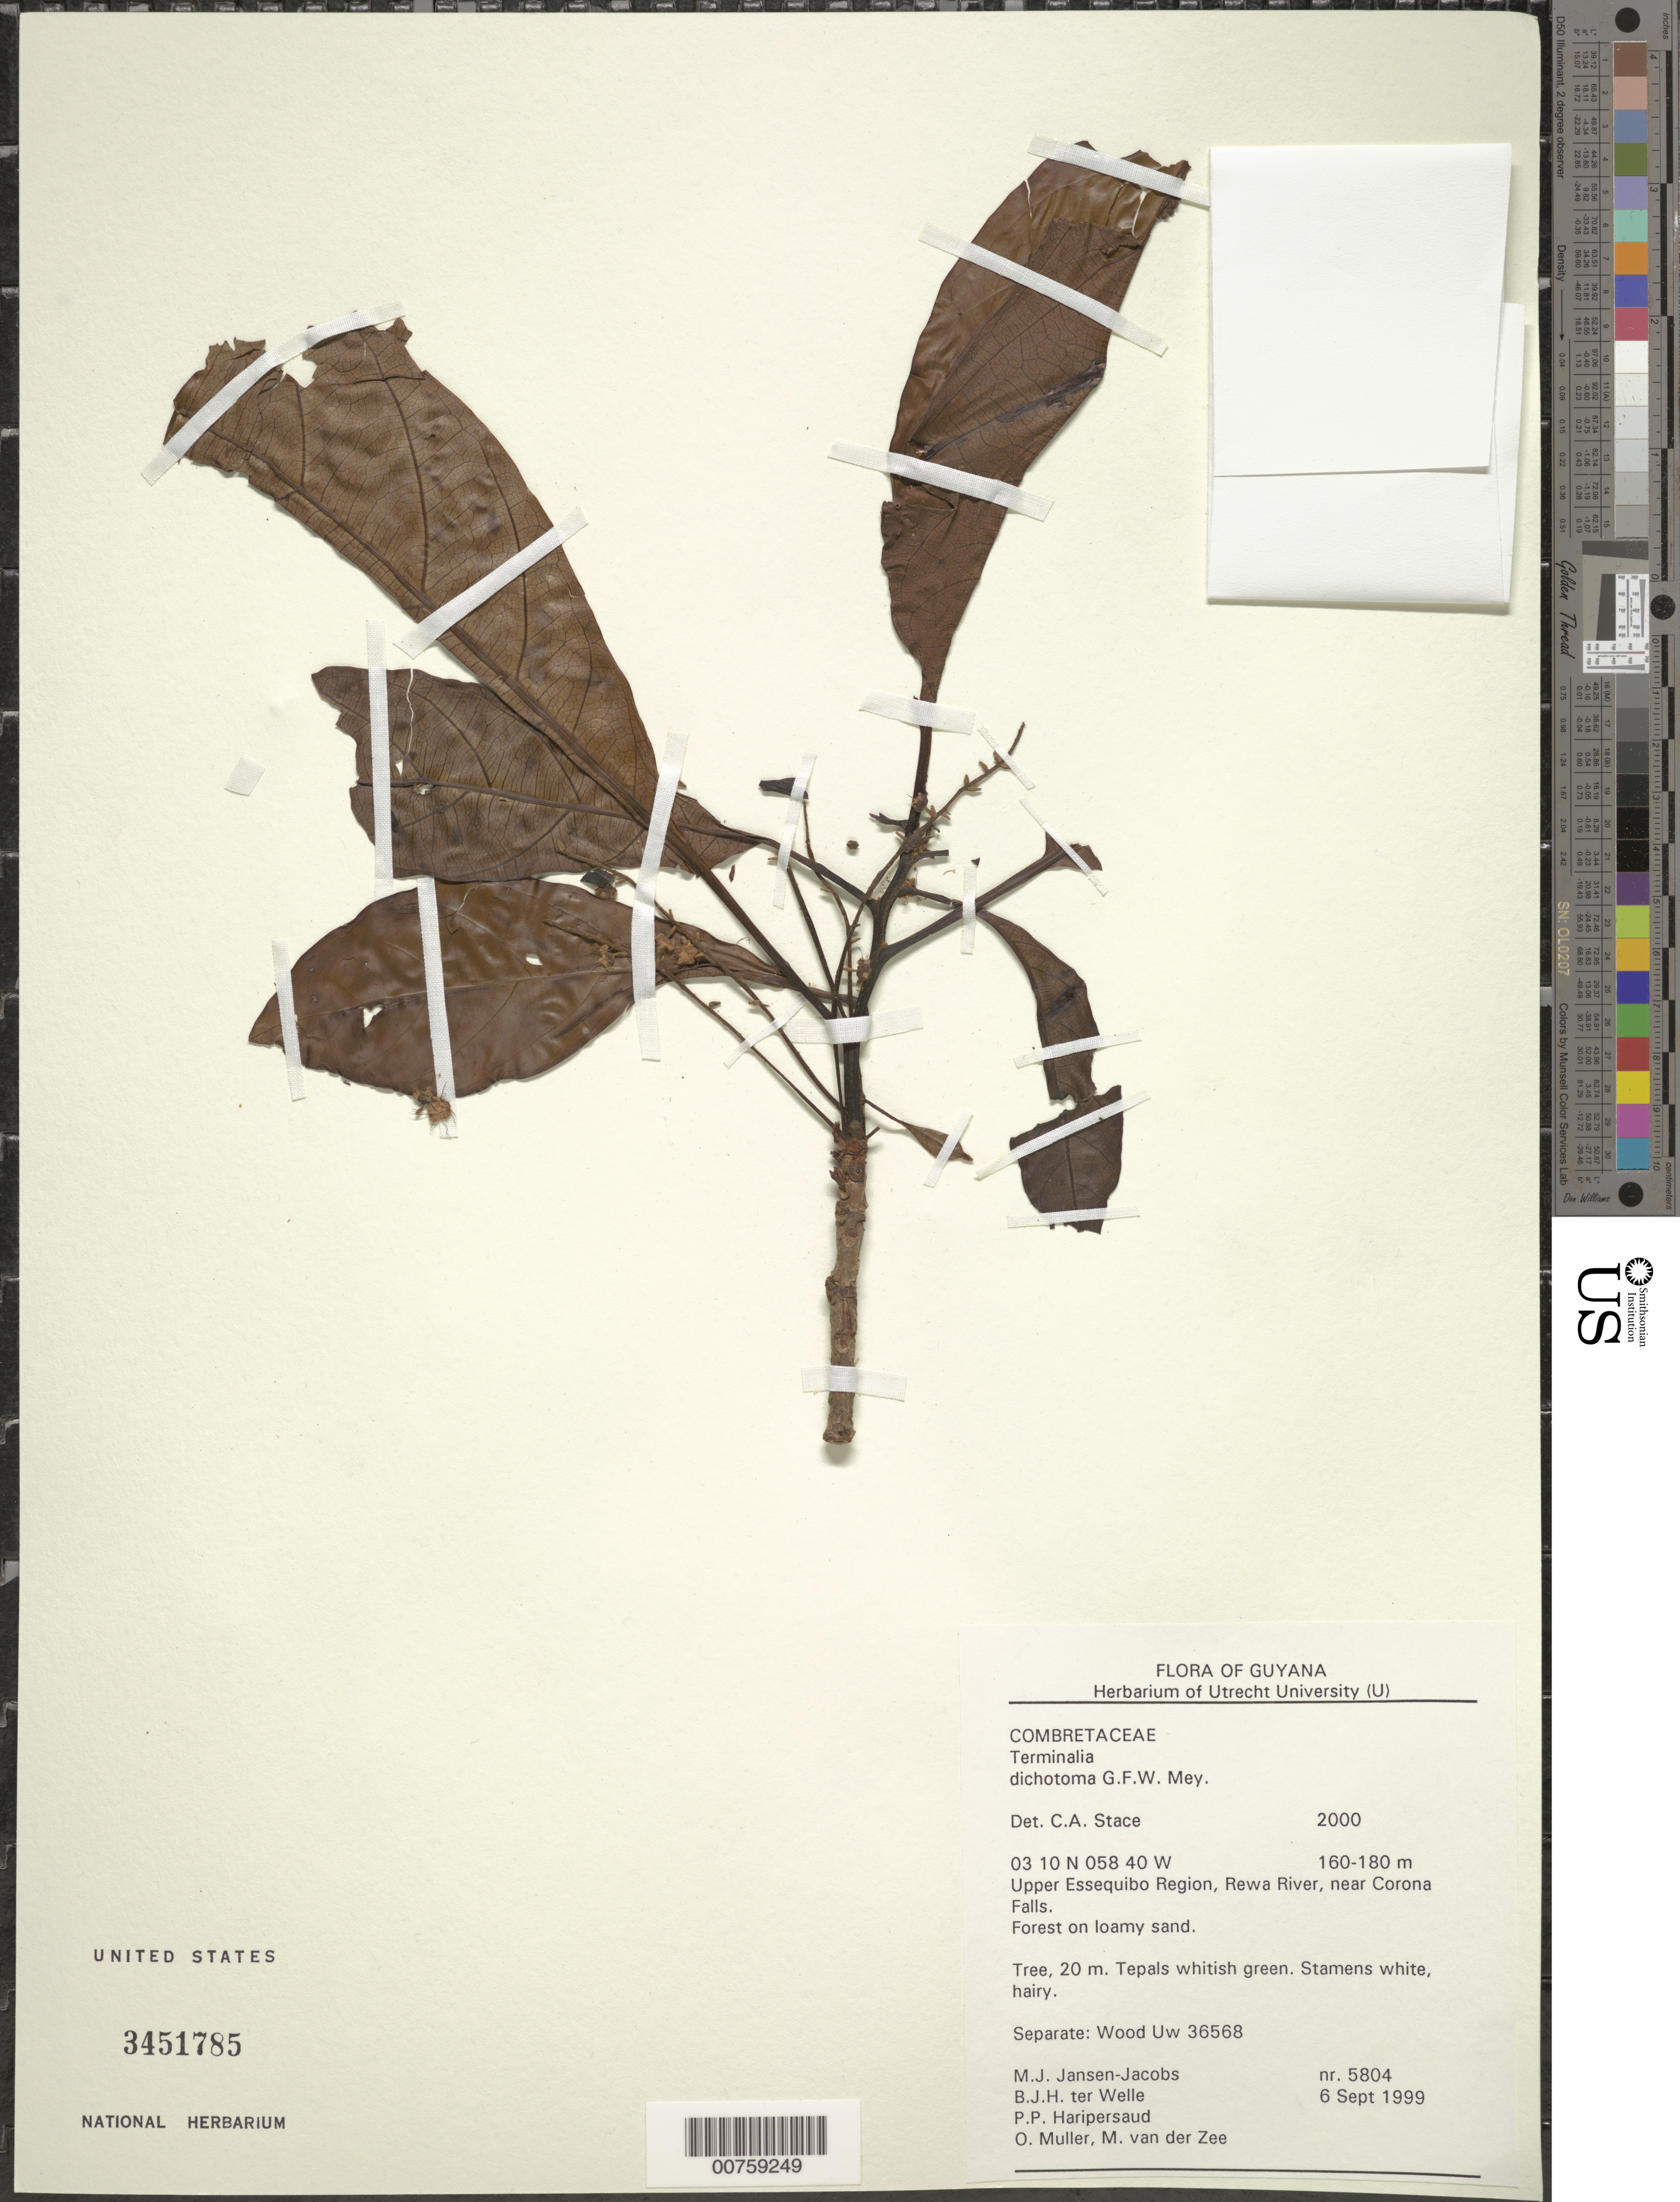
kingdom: Plantae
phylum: Tracheophyta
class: Magnoliopsida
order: Myrtales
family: Combretaceae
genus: Terminalia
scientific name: Terminalia dichotoma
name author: G. Mey.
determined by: Stace, C. A.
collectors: M. J. Jansen-Jacobs, B. Welle, P. Haripersaud, O. Muller & M. van der Zee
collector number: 5804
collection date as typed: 6-Sep-99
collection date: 1999-09-06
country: Guyana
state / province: U. Takutu-U. Essequibo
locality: Rewa River, near Corona Falls, Upper Essequibo Region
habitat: Forest on loamy sand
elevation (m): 160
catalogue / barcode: US 3451785